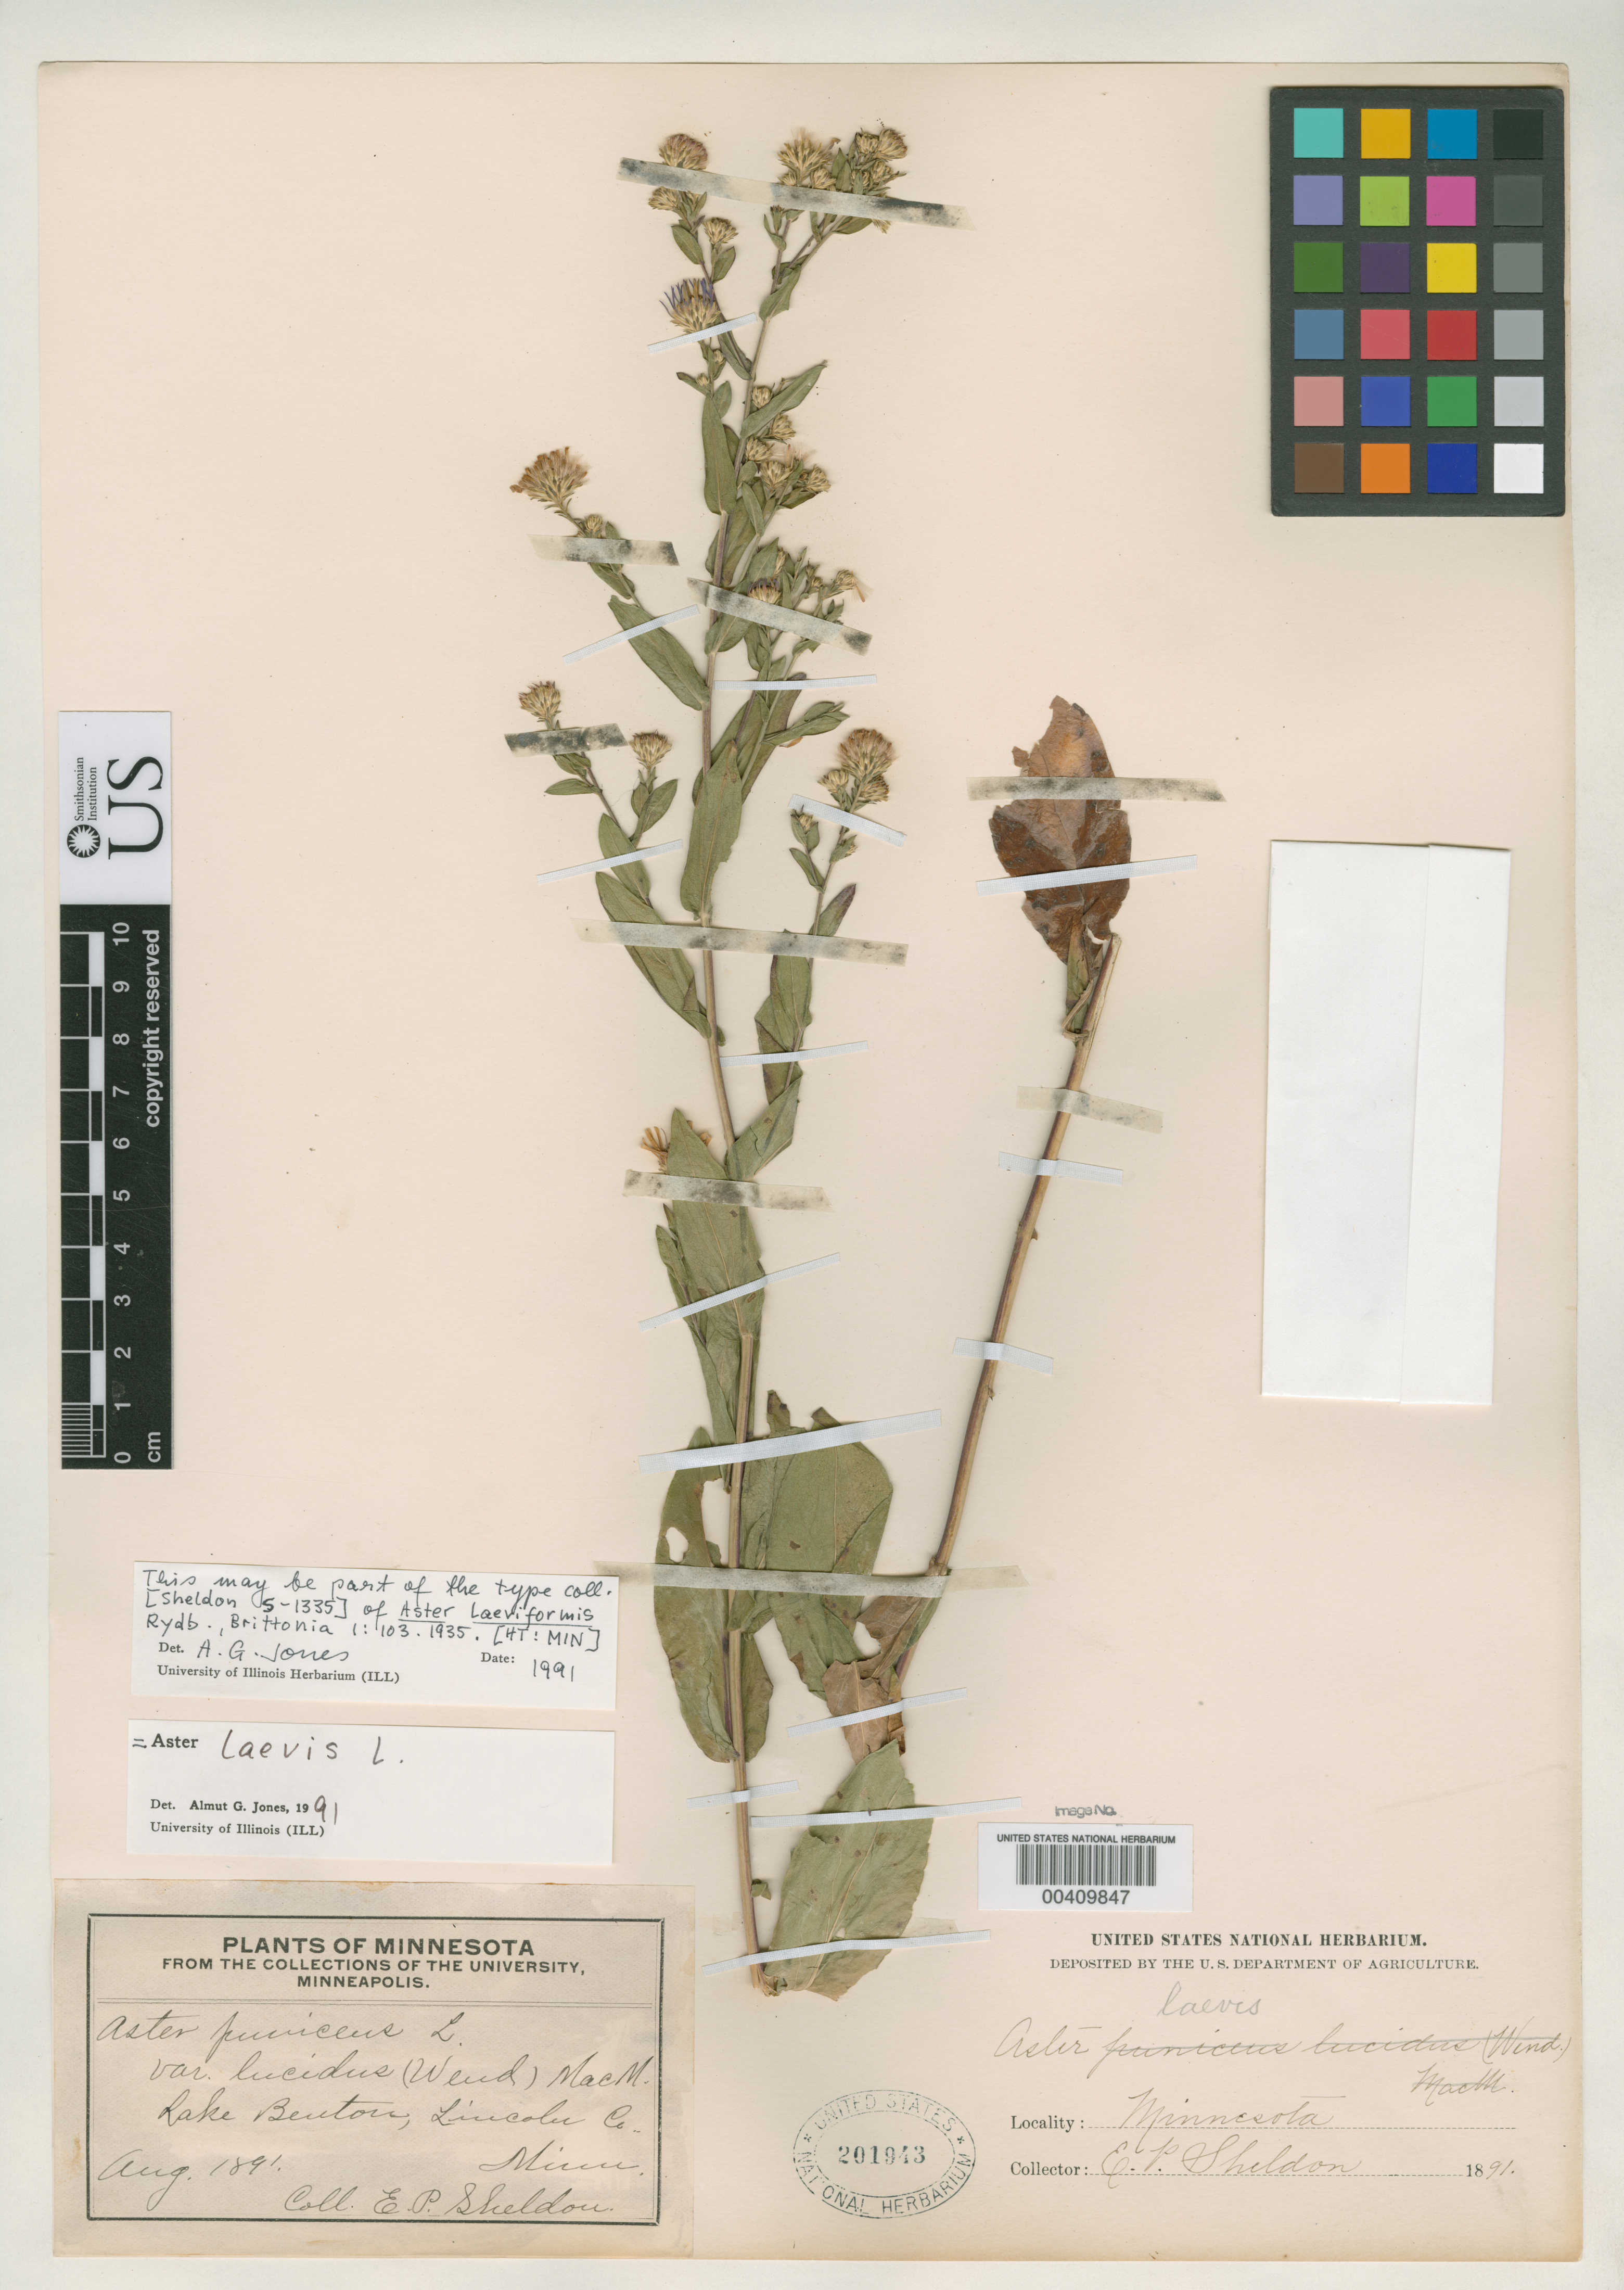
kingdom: Plantae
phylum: Tracheophyta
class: Magnoliopsida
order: Asterales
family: Asteraceae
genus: Aster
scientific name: Aster laeviformis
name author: Rydb.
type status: Isotype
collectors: E. P. Sheldon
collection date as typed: Aug 1891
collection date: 1891-08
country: United States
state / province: Minnesota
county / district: Lincoln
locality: Lake Benton.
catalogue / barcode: US 201943